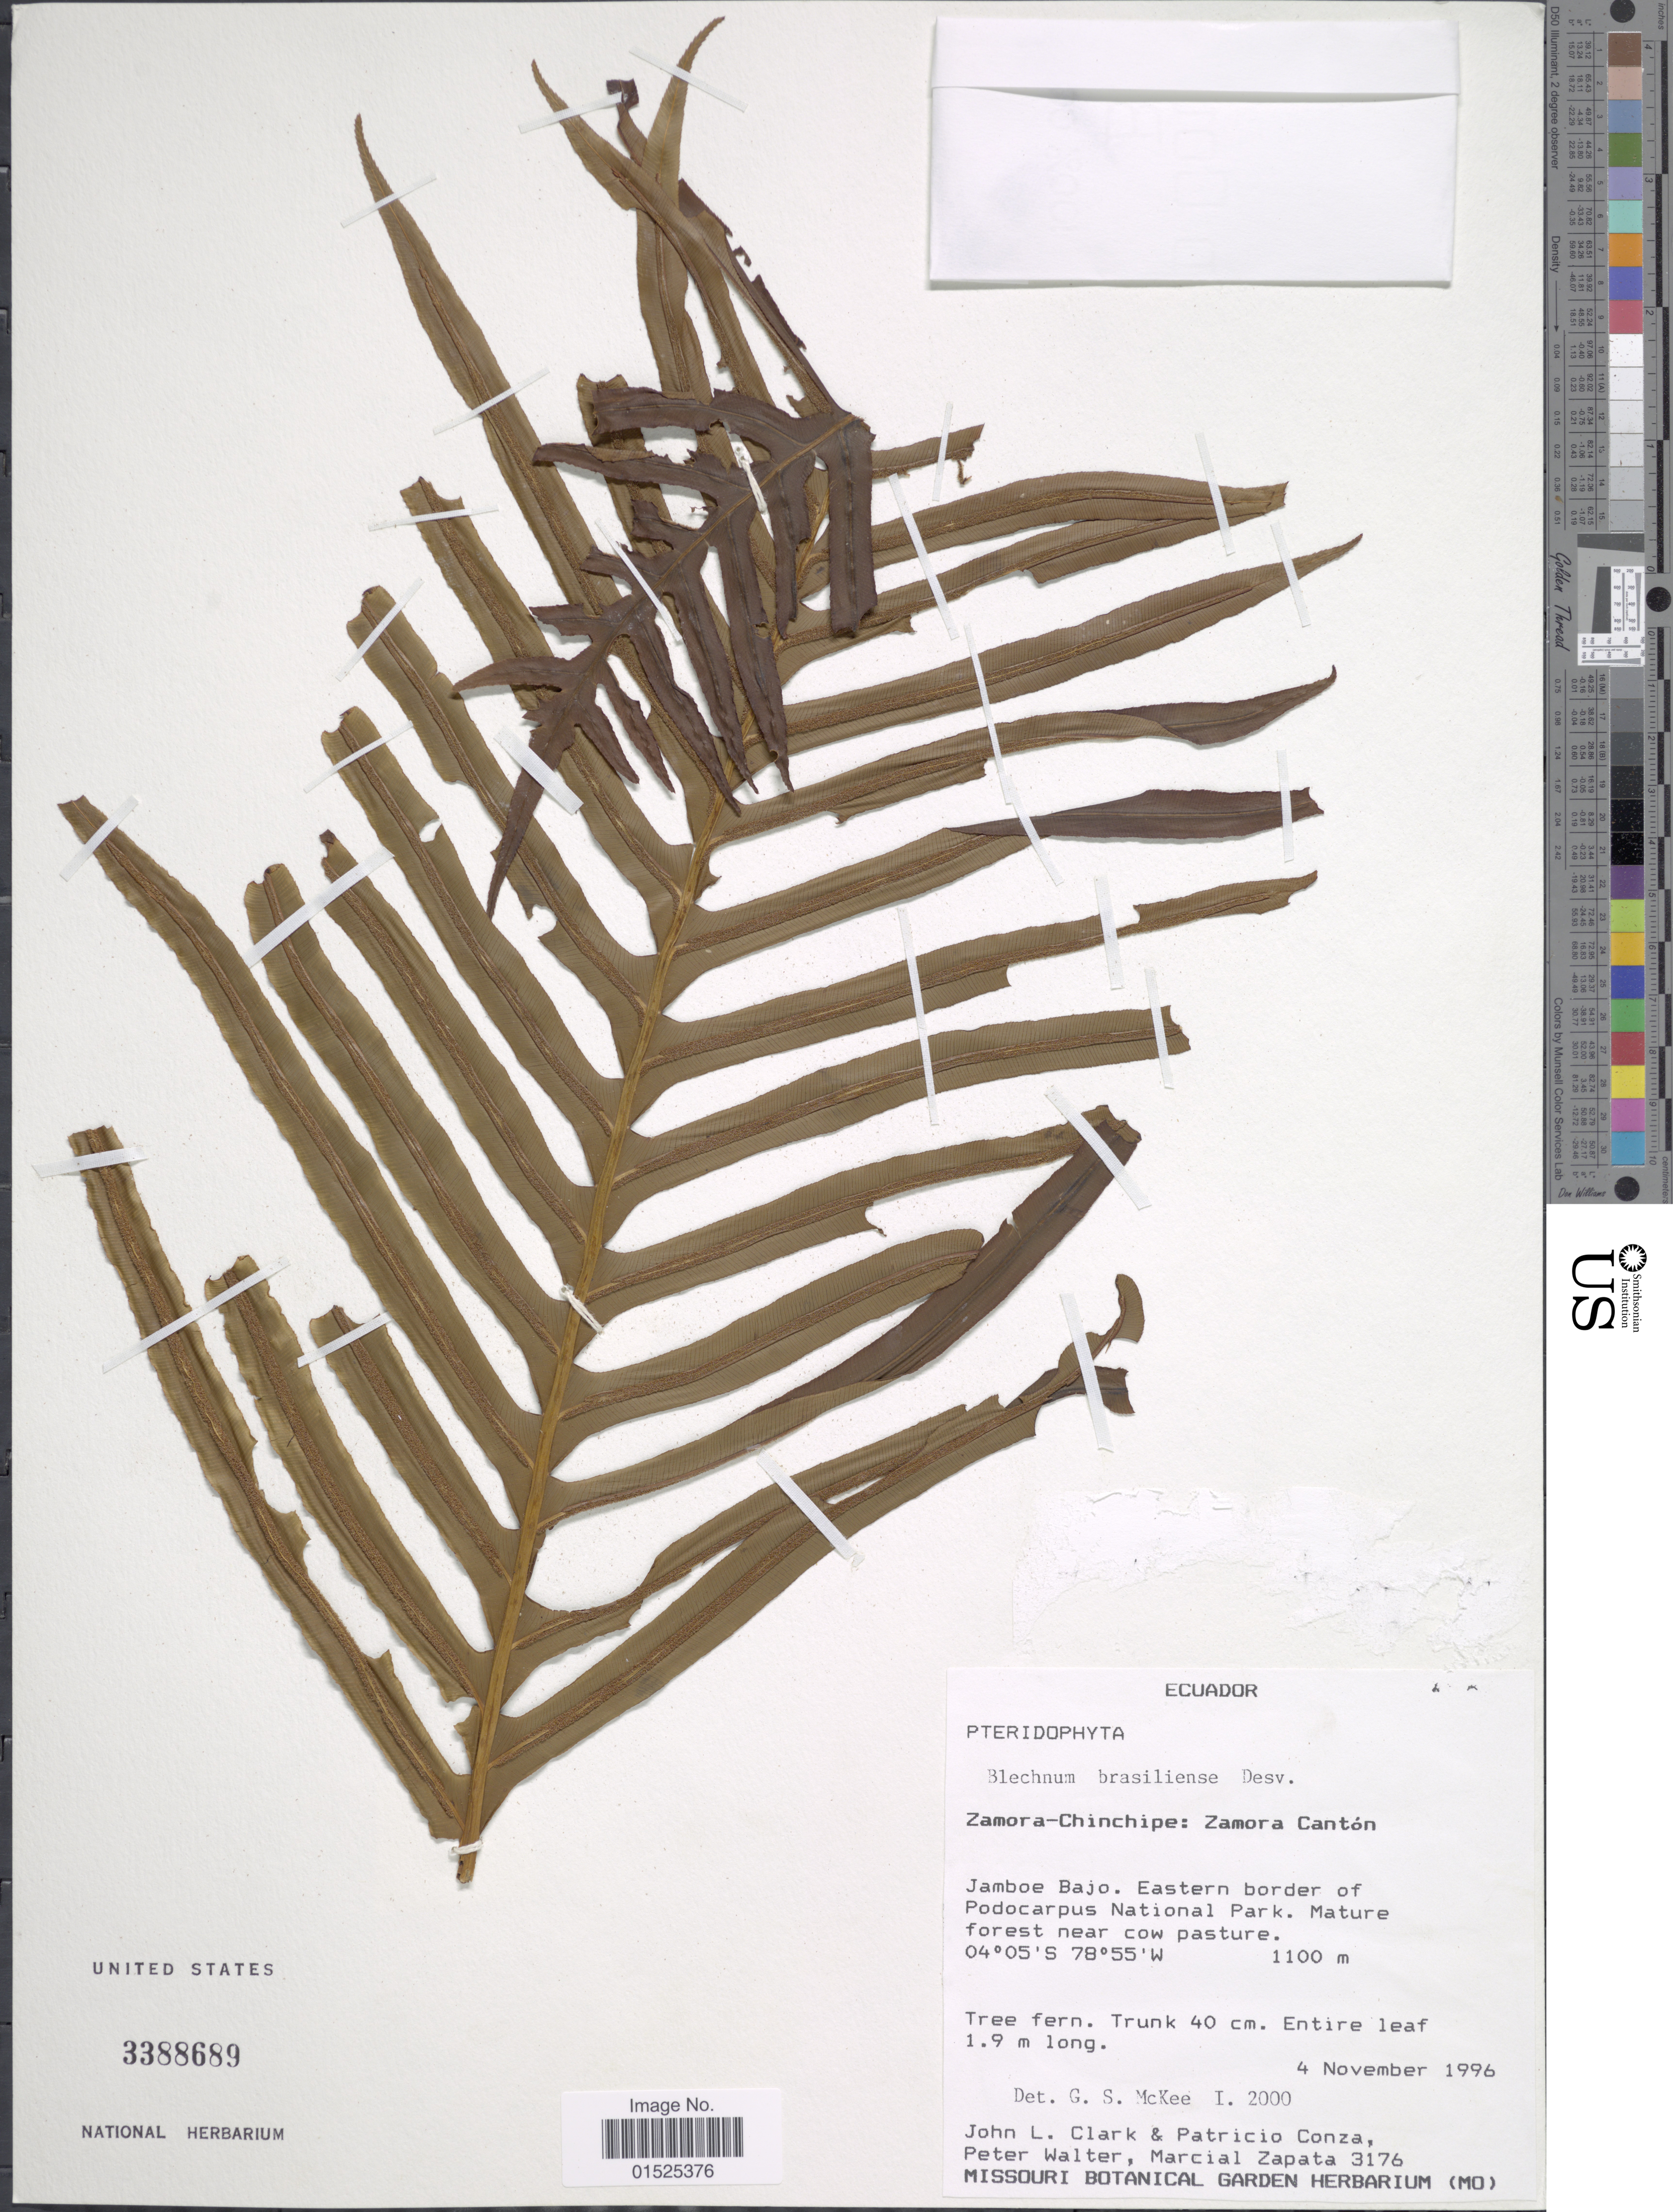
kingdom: Plantae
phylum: Tracheophyta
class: Polypodiopsida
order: Polypodiales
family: Blechnaceae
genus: Blechnum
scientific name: Blechnum brasiliense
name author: Desv.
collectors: J. L. Clark, P. Conza, P. Walter & M. Zapata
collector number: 3176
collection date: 1996-11-04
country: Ecuador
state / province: Zamora-Chinchipe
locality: Zamora Cantón. Jamboe Bajo. Eastern border of Podocarpus National Park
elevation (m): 1100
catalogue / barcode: US 3388689